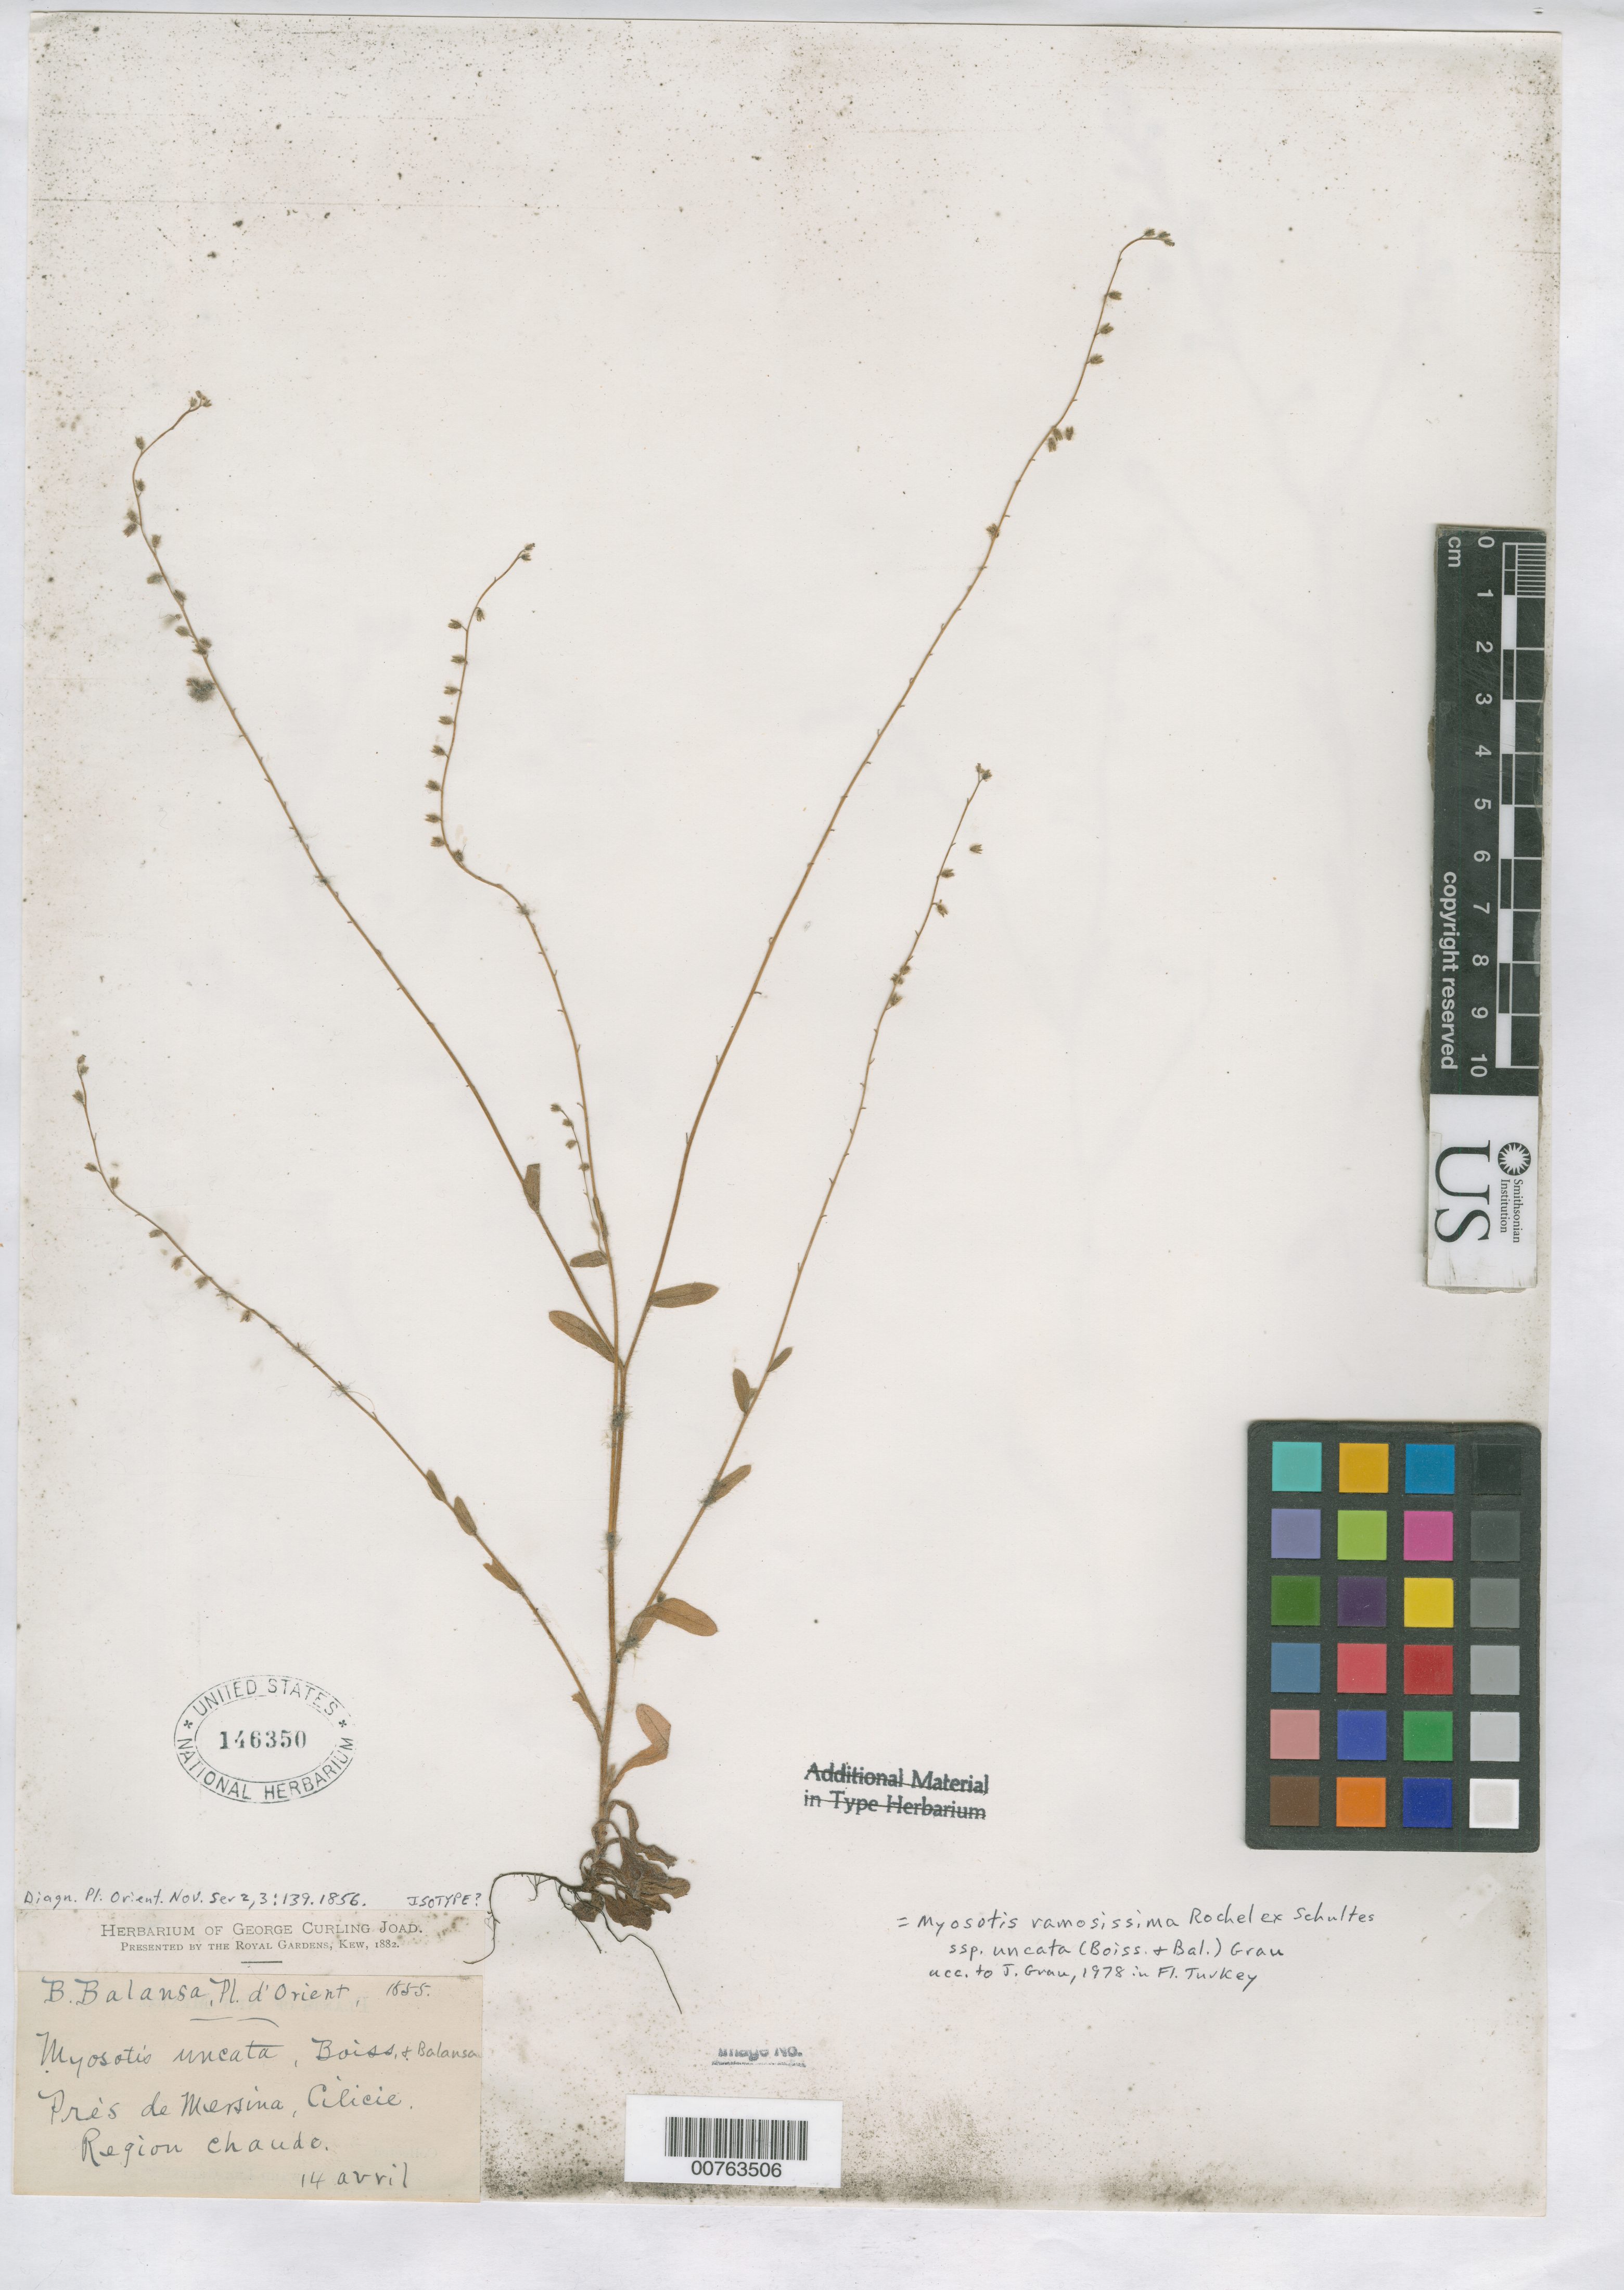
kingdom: Plantae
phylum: Tracheophyta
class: Magnoliopsida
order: Boraginales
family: Boraginaceae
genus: Myosotis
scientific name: Myosotis uncata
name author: Boiss. & Balansa in Boiss.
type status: Isotype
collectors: B. Balansa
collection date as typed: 14 Apr 1855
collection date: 1855-04-14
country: Turkey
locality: Près de Mersina (Cilicie). Region Chaude.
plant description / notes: Type is Balansa 555 (this collection unnumbered) but other collection data match.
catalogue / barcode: US 146350